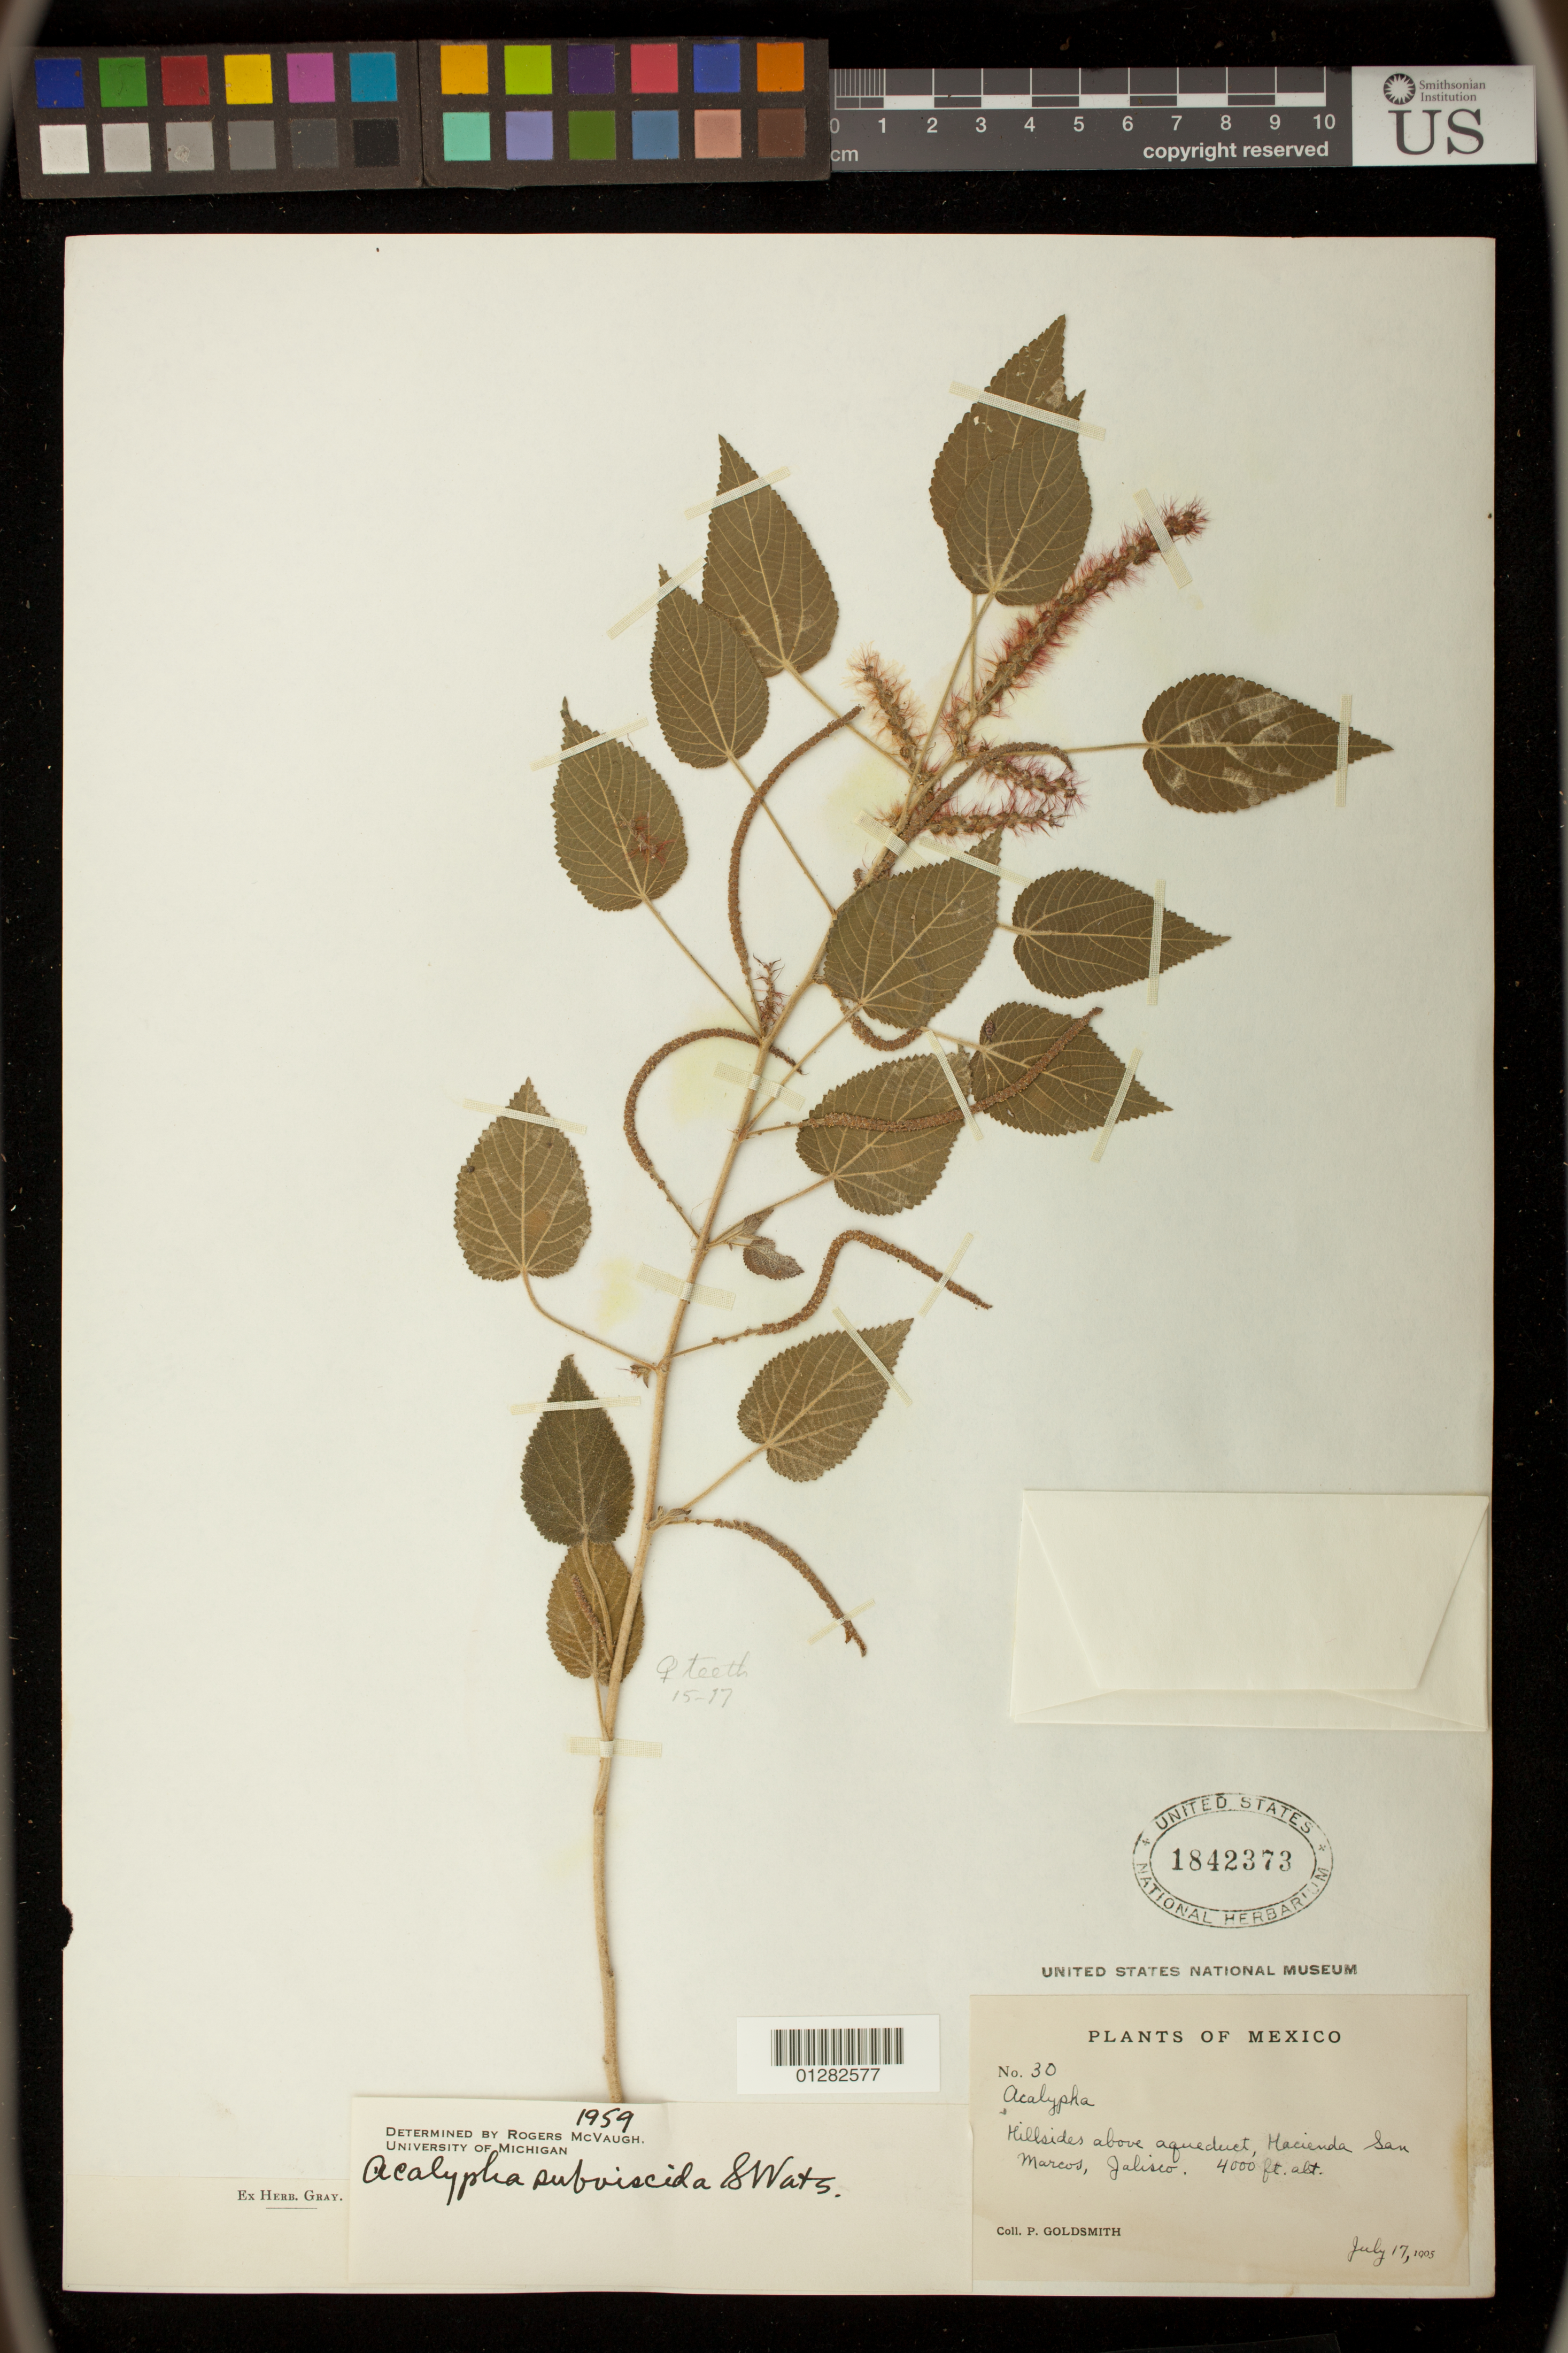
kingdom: Plantae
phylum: Tracheophyta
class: Magnoliopsida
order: Malpighiales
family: Euphorbiaceae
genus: Acalypha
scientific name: Acalypha subviscida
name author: S. Watson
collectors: C. L. Lundell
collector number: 30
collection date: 1905-07-17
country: Mexico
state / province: Jalisco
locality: Hillsides above aqueduct, Hacienda San Marcos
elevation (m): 1219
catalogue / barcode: US 1842373